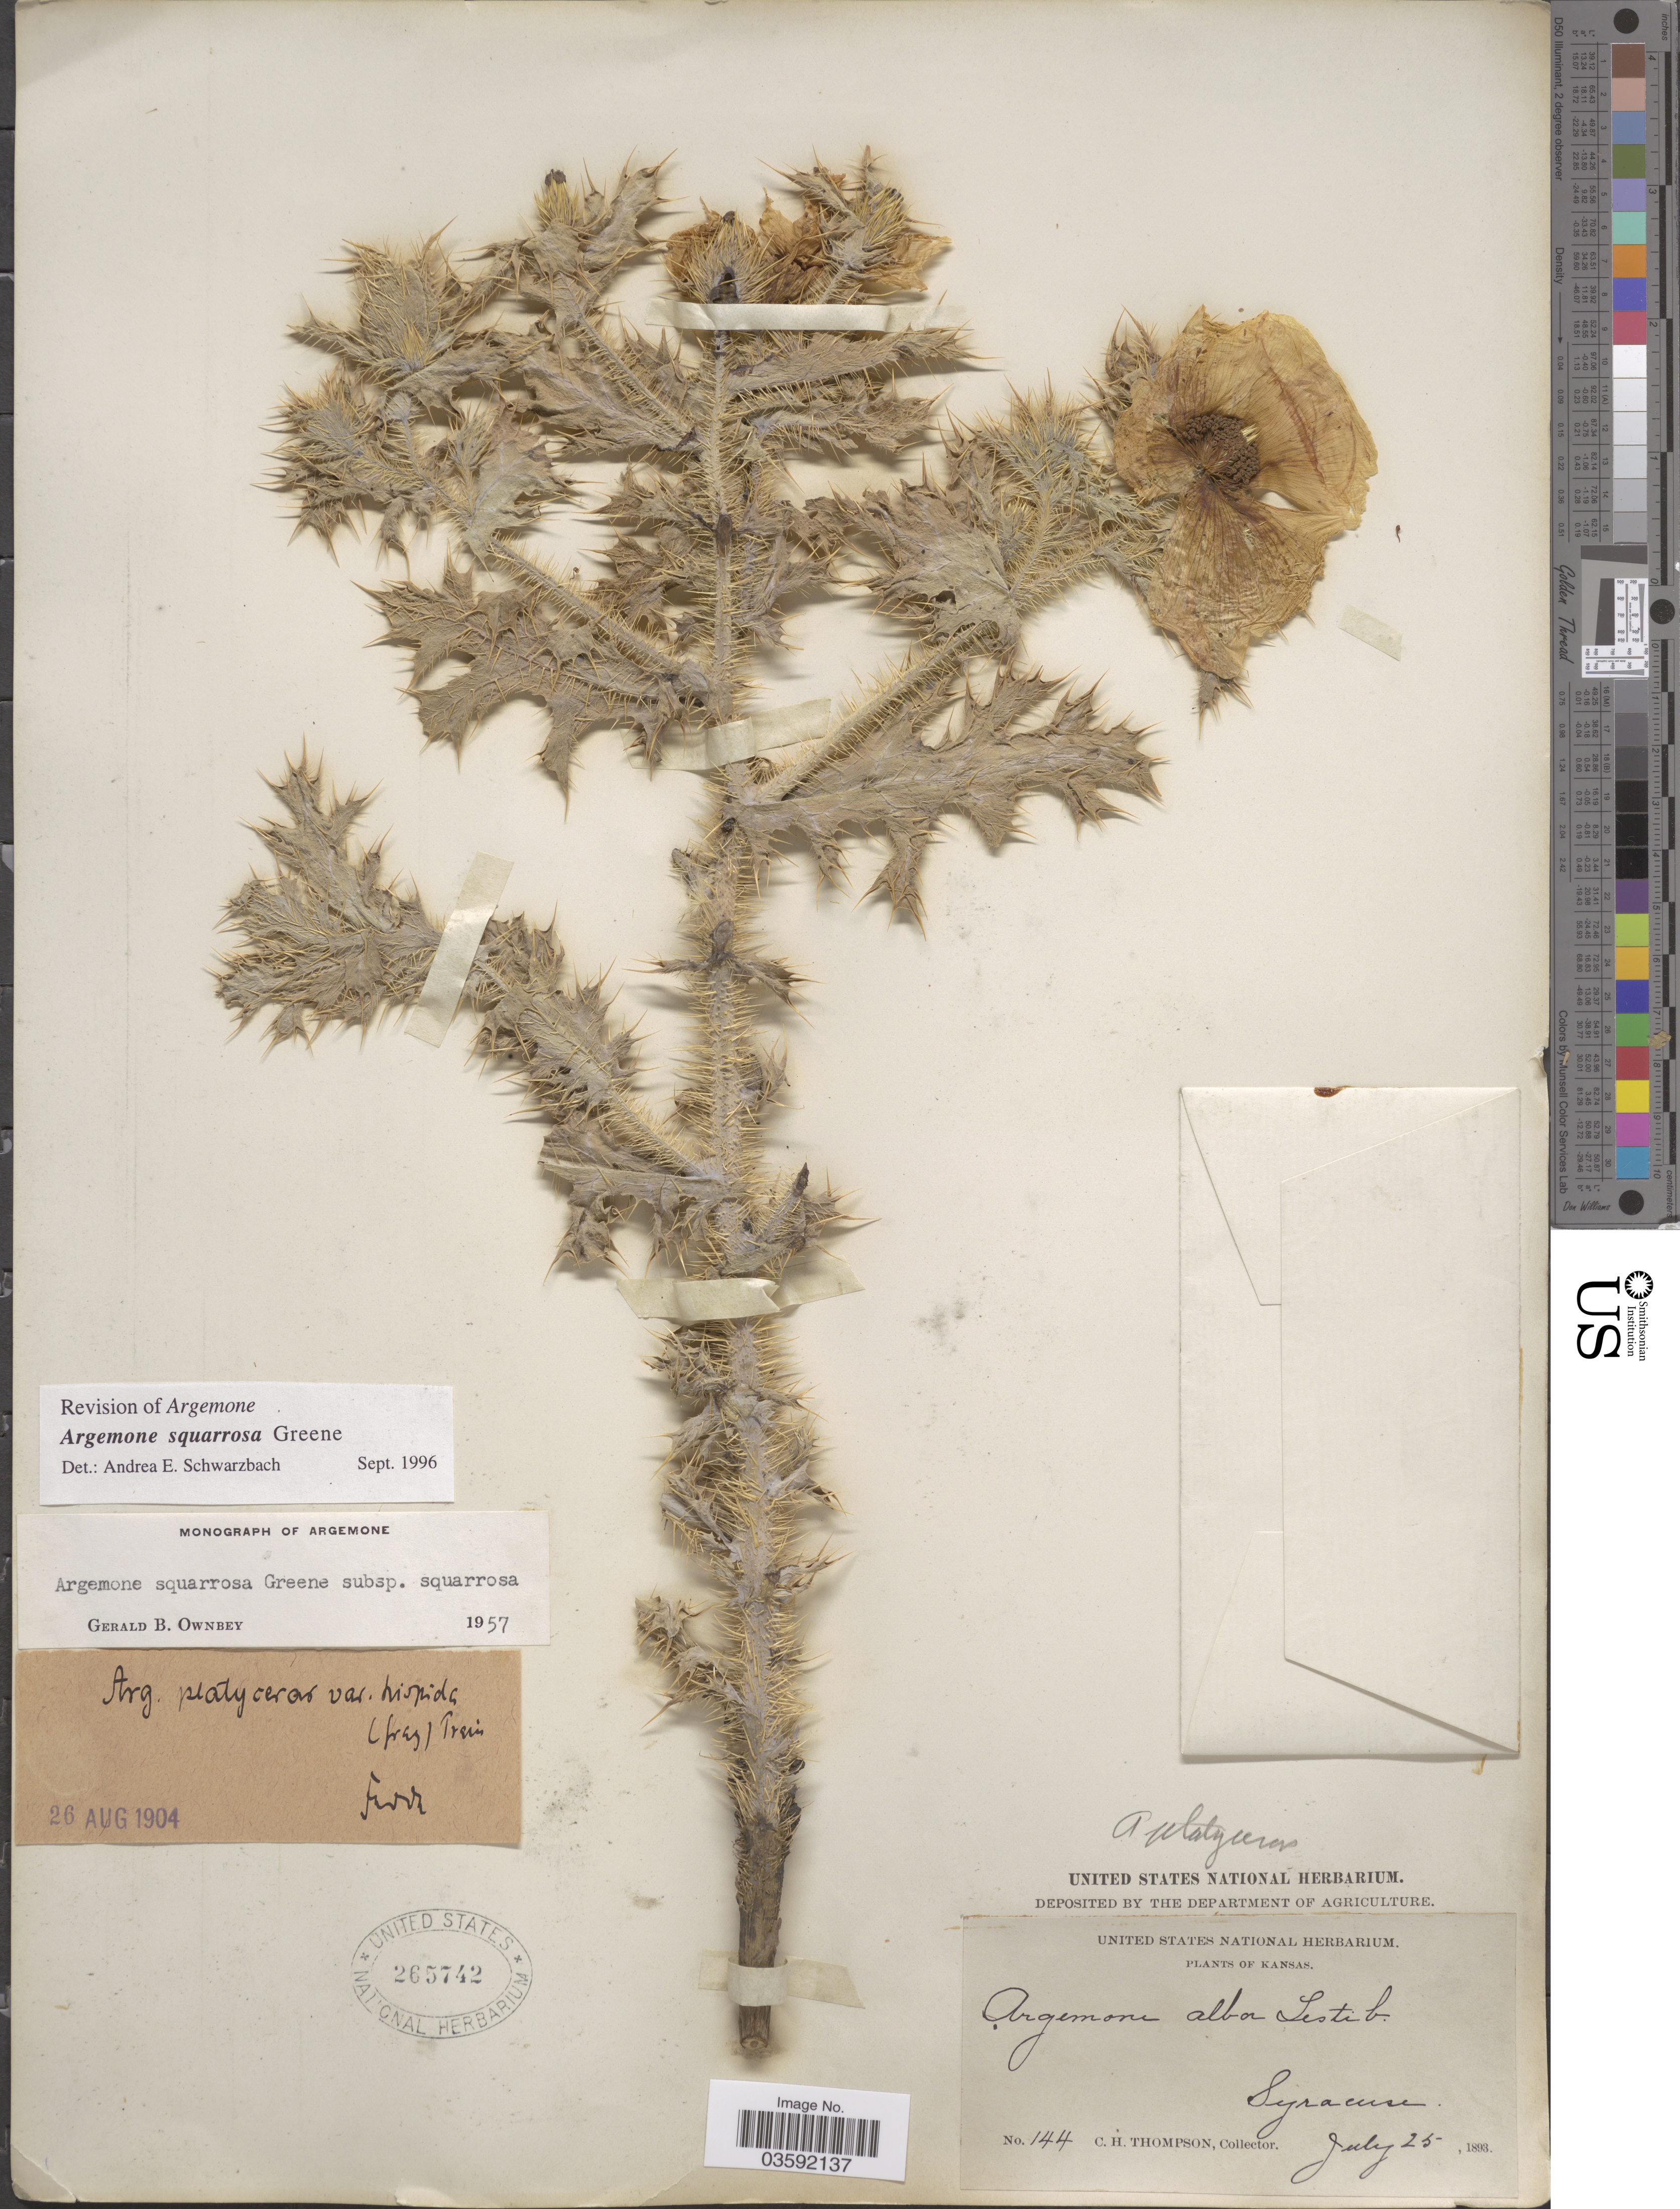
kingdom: Plantae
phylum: Tracheophyta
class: Magnoliopsida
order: Ranunculales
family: Papaveraceae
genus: Argemone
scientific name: Argemone squarrosa subsp. squarrosa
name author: Greene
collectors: C. H. Thompson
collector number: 144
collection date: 1893-07-25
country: United States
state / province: Kansas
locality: Syracuse.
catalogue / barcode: US 265742